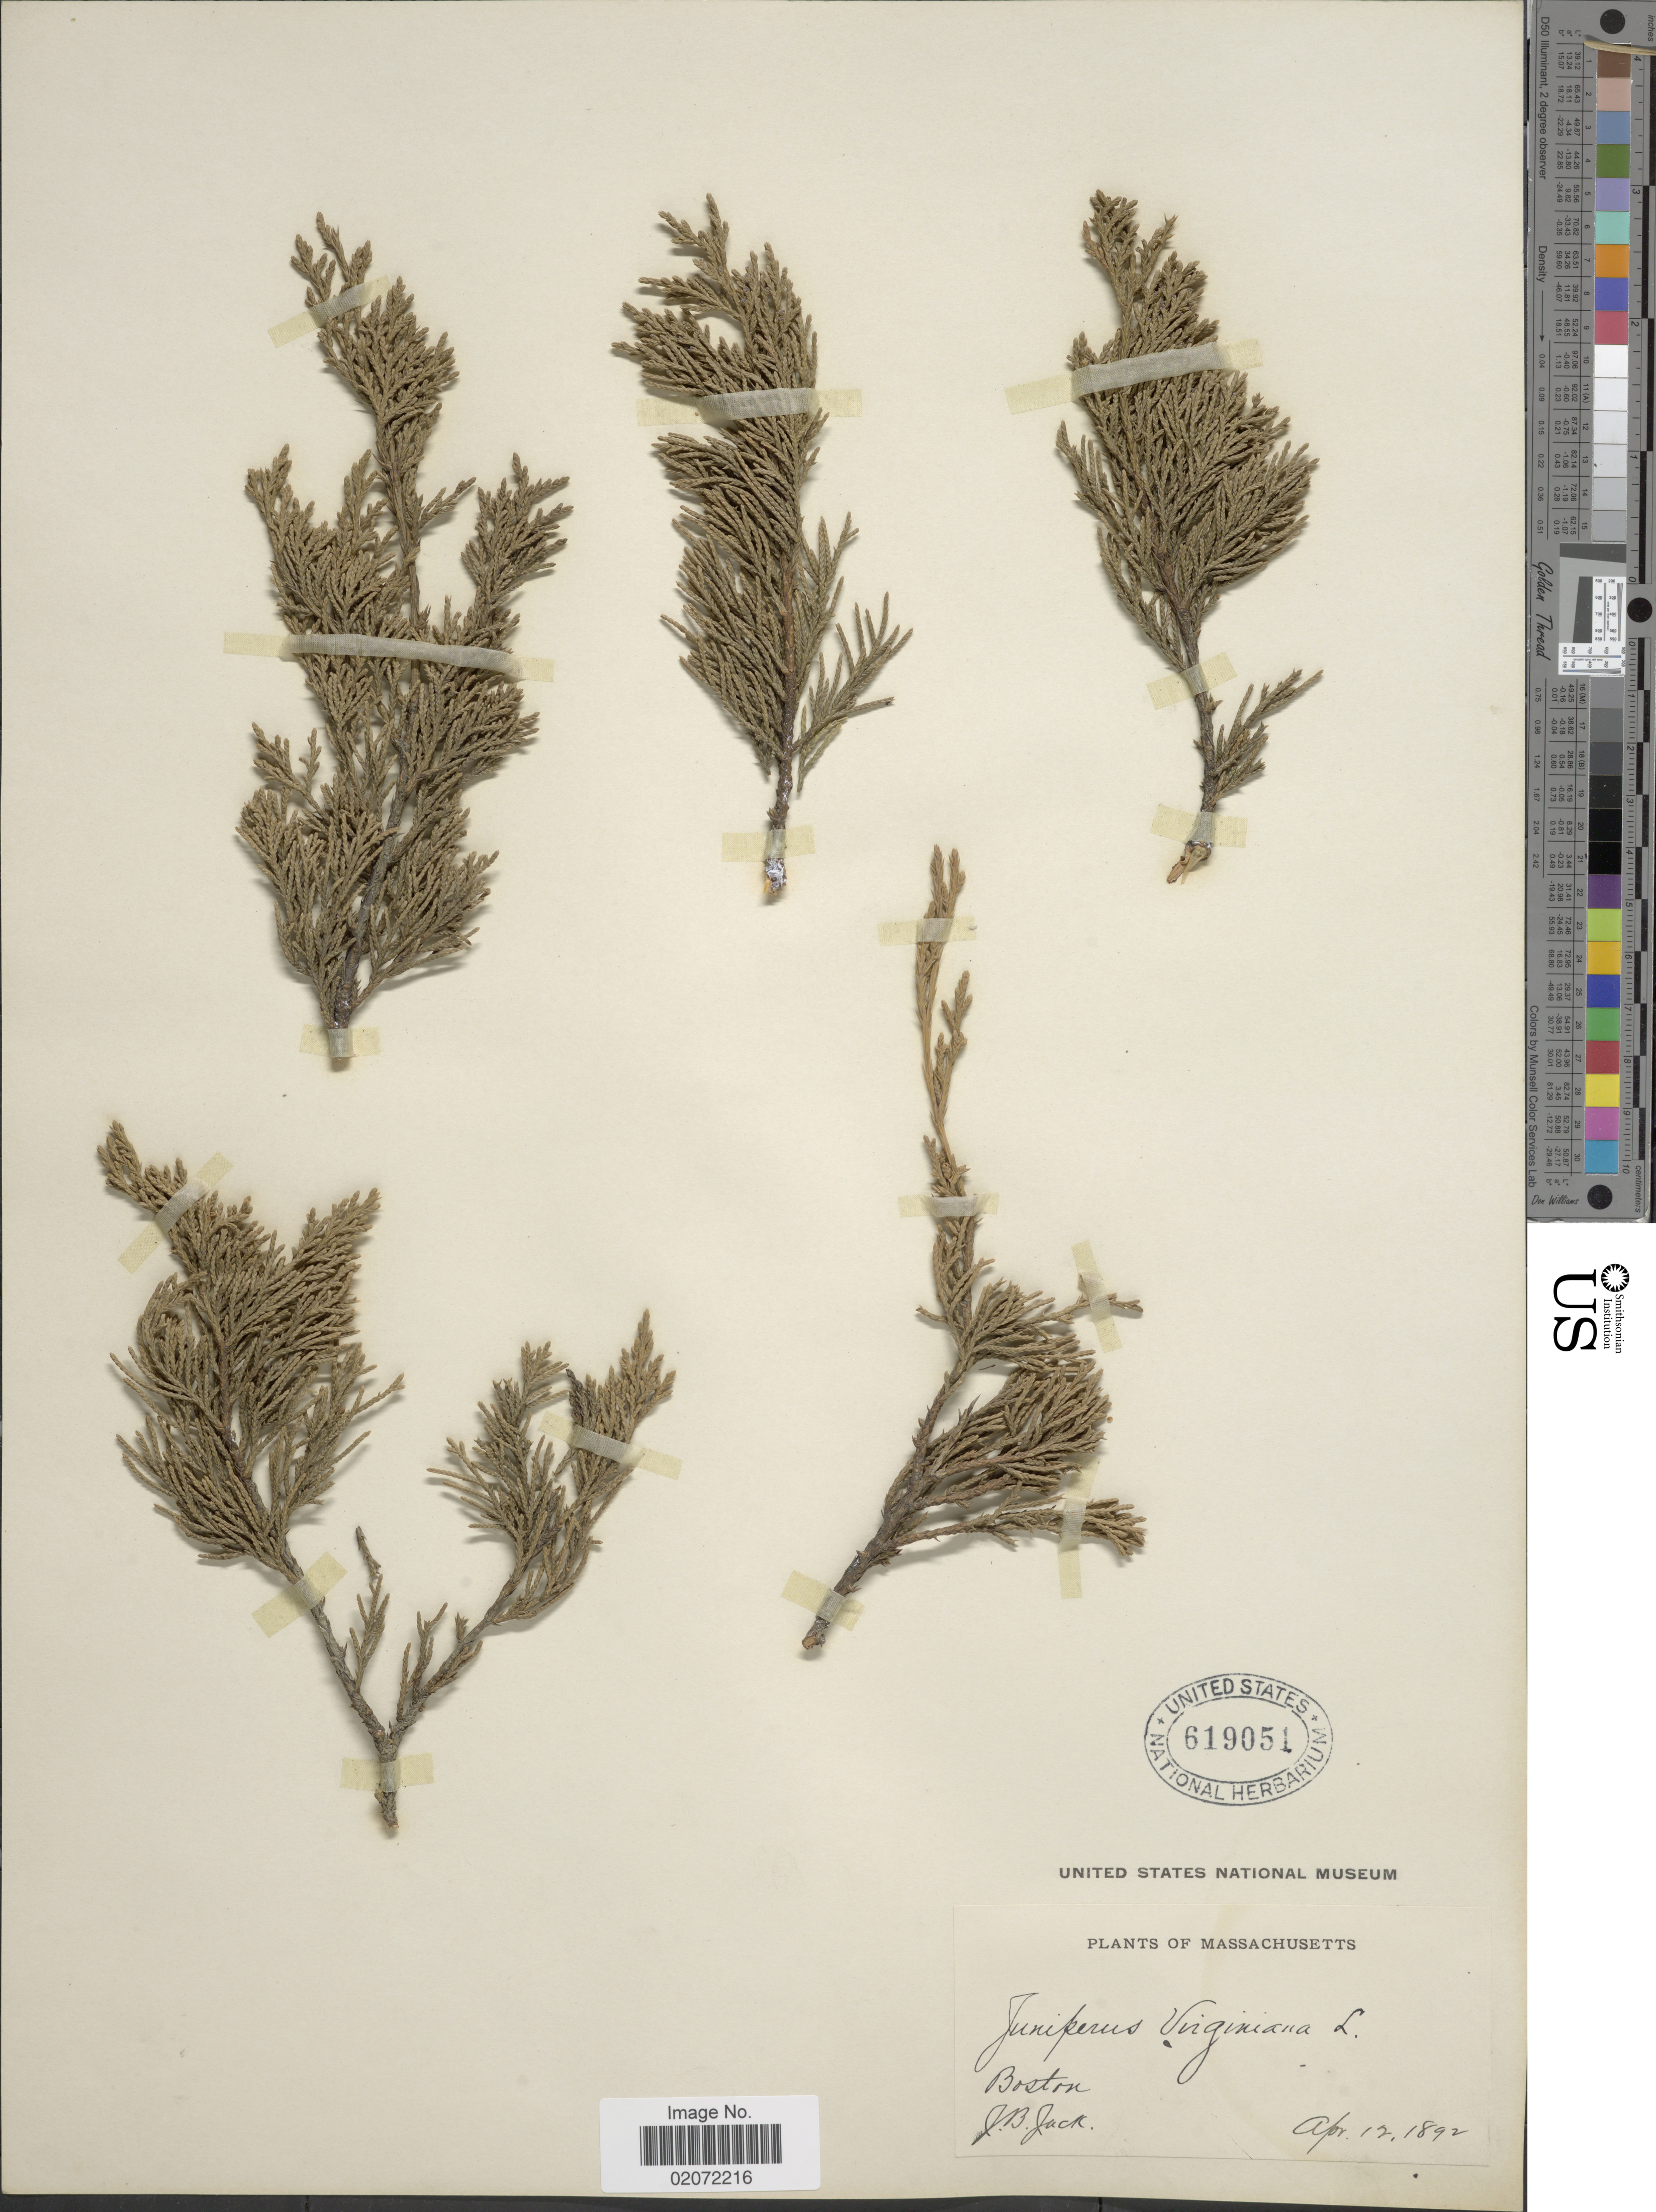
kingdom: Plantae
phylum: Tracheophyta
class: Pinopsida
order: Pinales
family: Cupressaceae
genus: Juniperus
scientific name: Juniperus virginiana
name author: L.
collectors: J. B. Jack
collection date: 1892-04-12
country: United States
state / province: Massachusetts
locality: Boston.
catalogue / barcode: US 619051